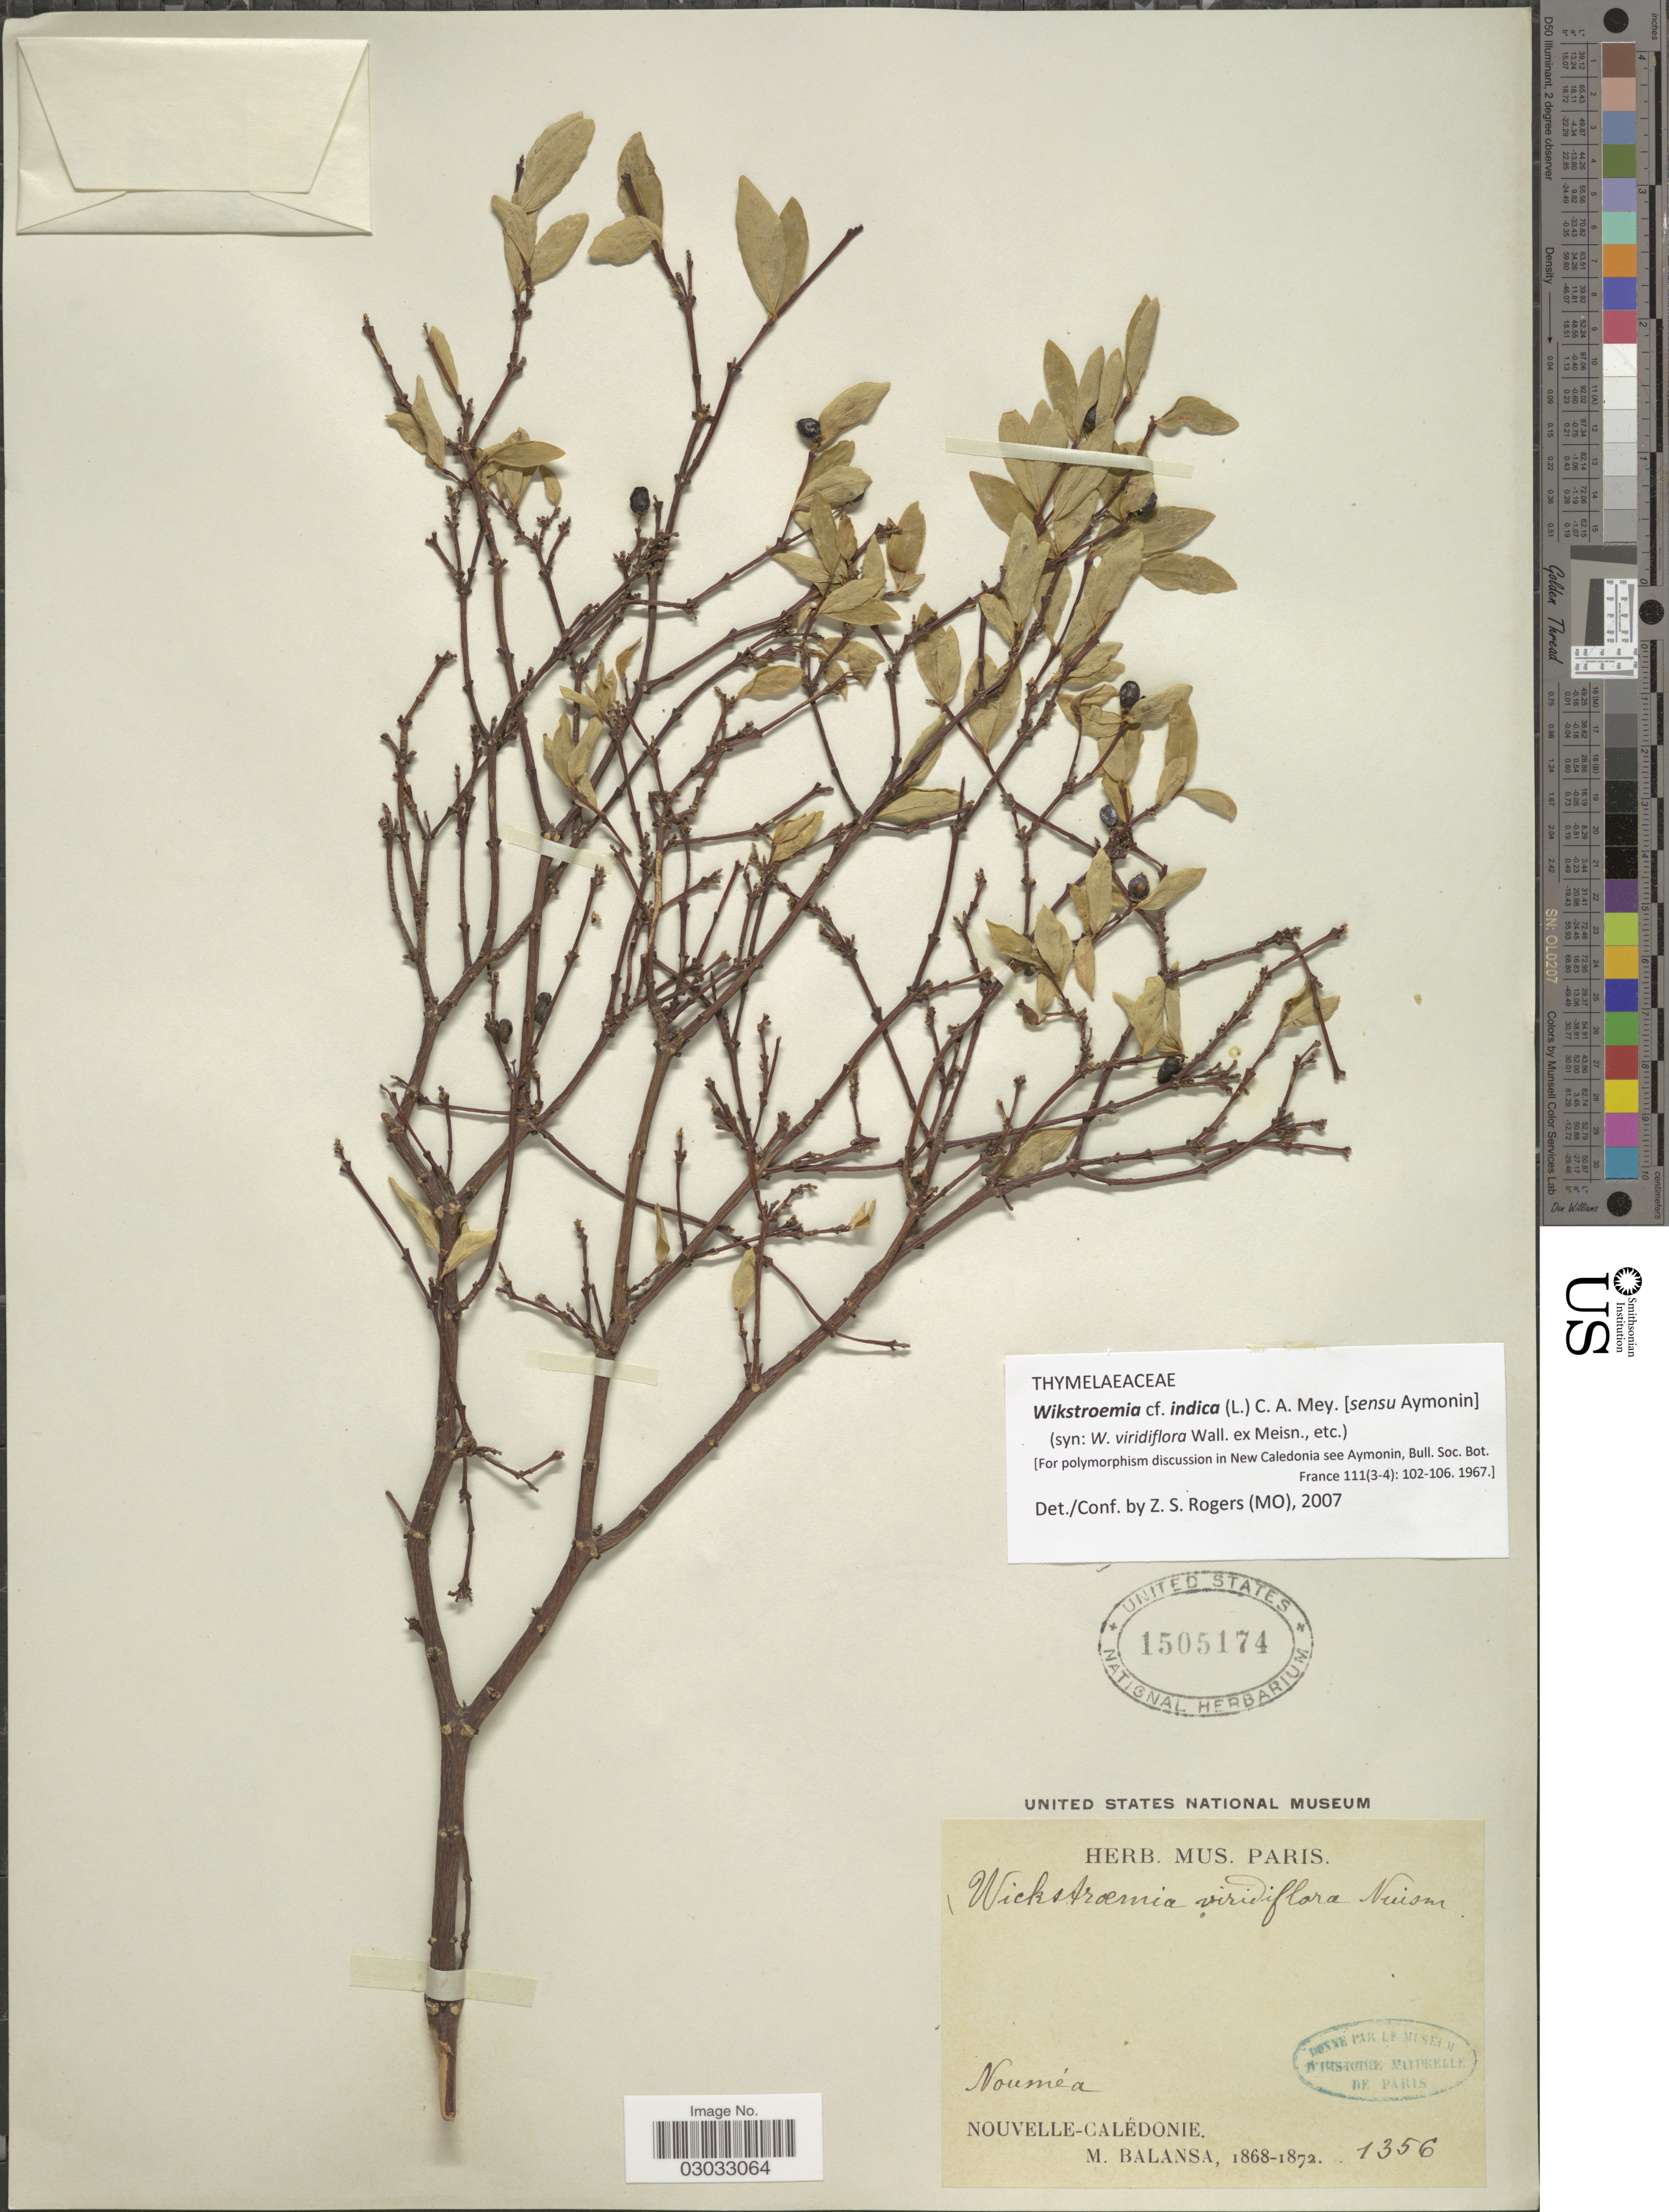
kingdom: Plantae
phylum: Tracheophyta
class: Magnoliopsida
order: Malvales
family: Thymelaeaceae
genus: Wikstroemia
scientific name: Wikstroemia indica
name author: (L.) C.A. Mey.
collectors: B. Balansa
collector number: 1356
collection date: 1868/1872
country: New Caledonia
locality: Nouméa, Nouvelle-Calédonie.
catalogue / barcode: US 1505174